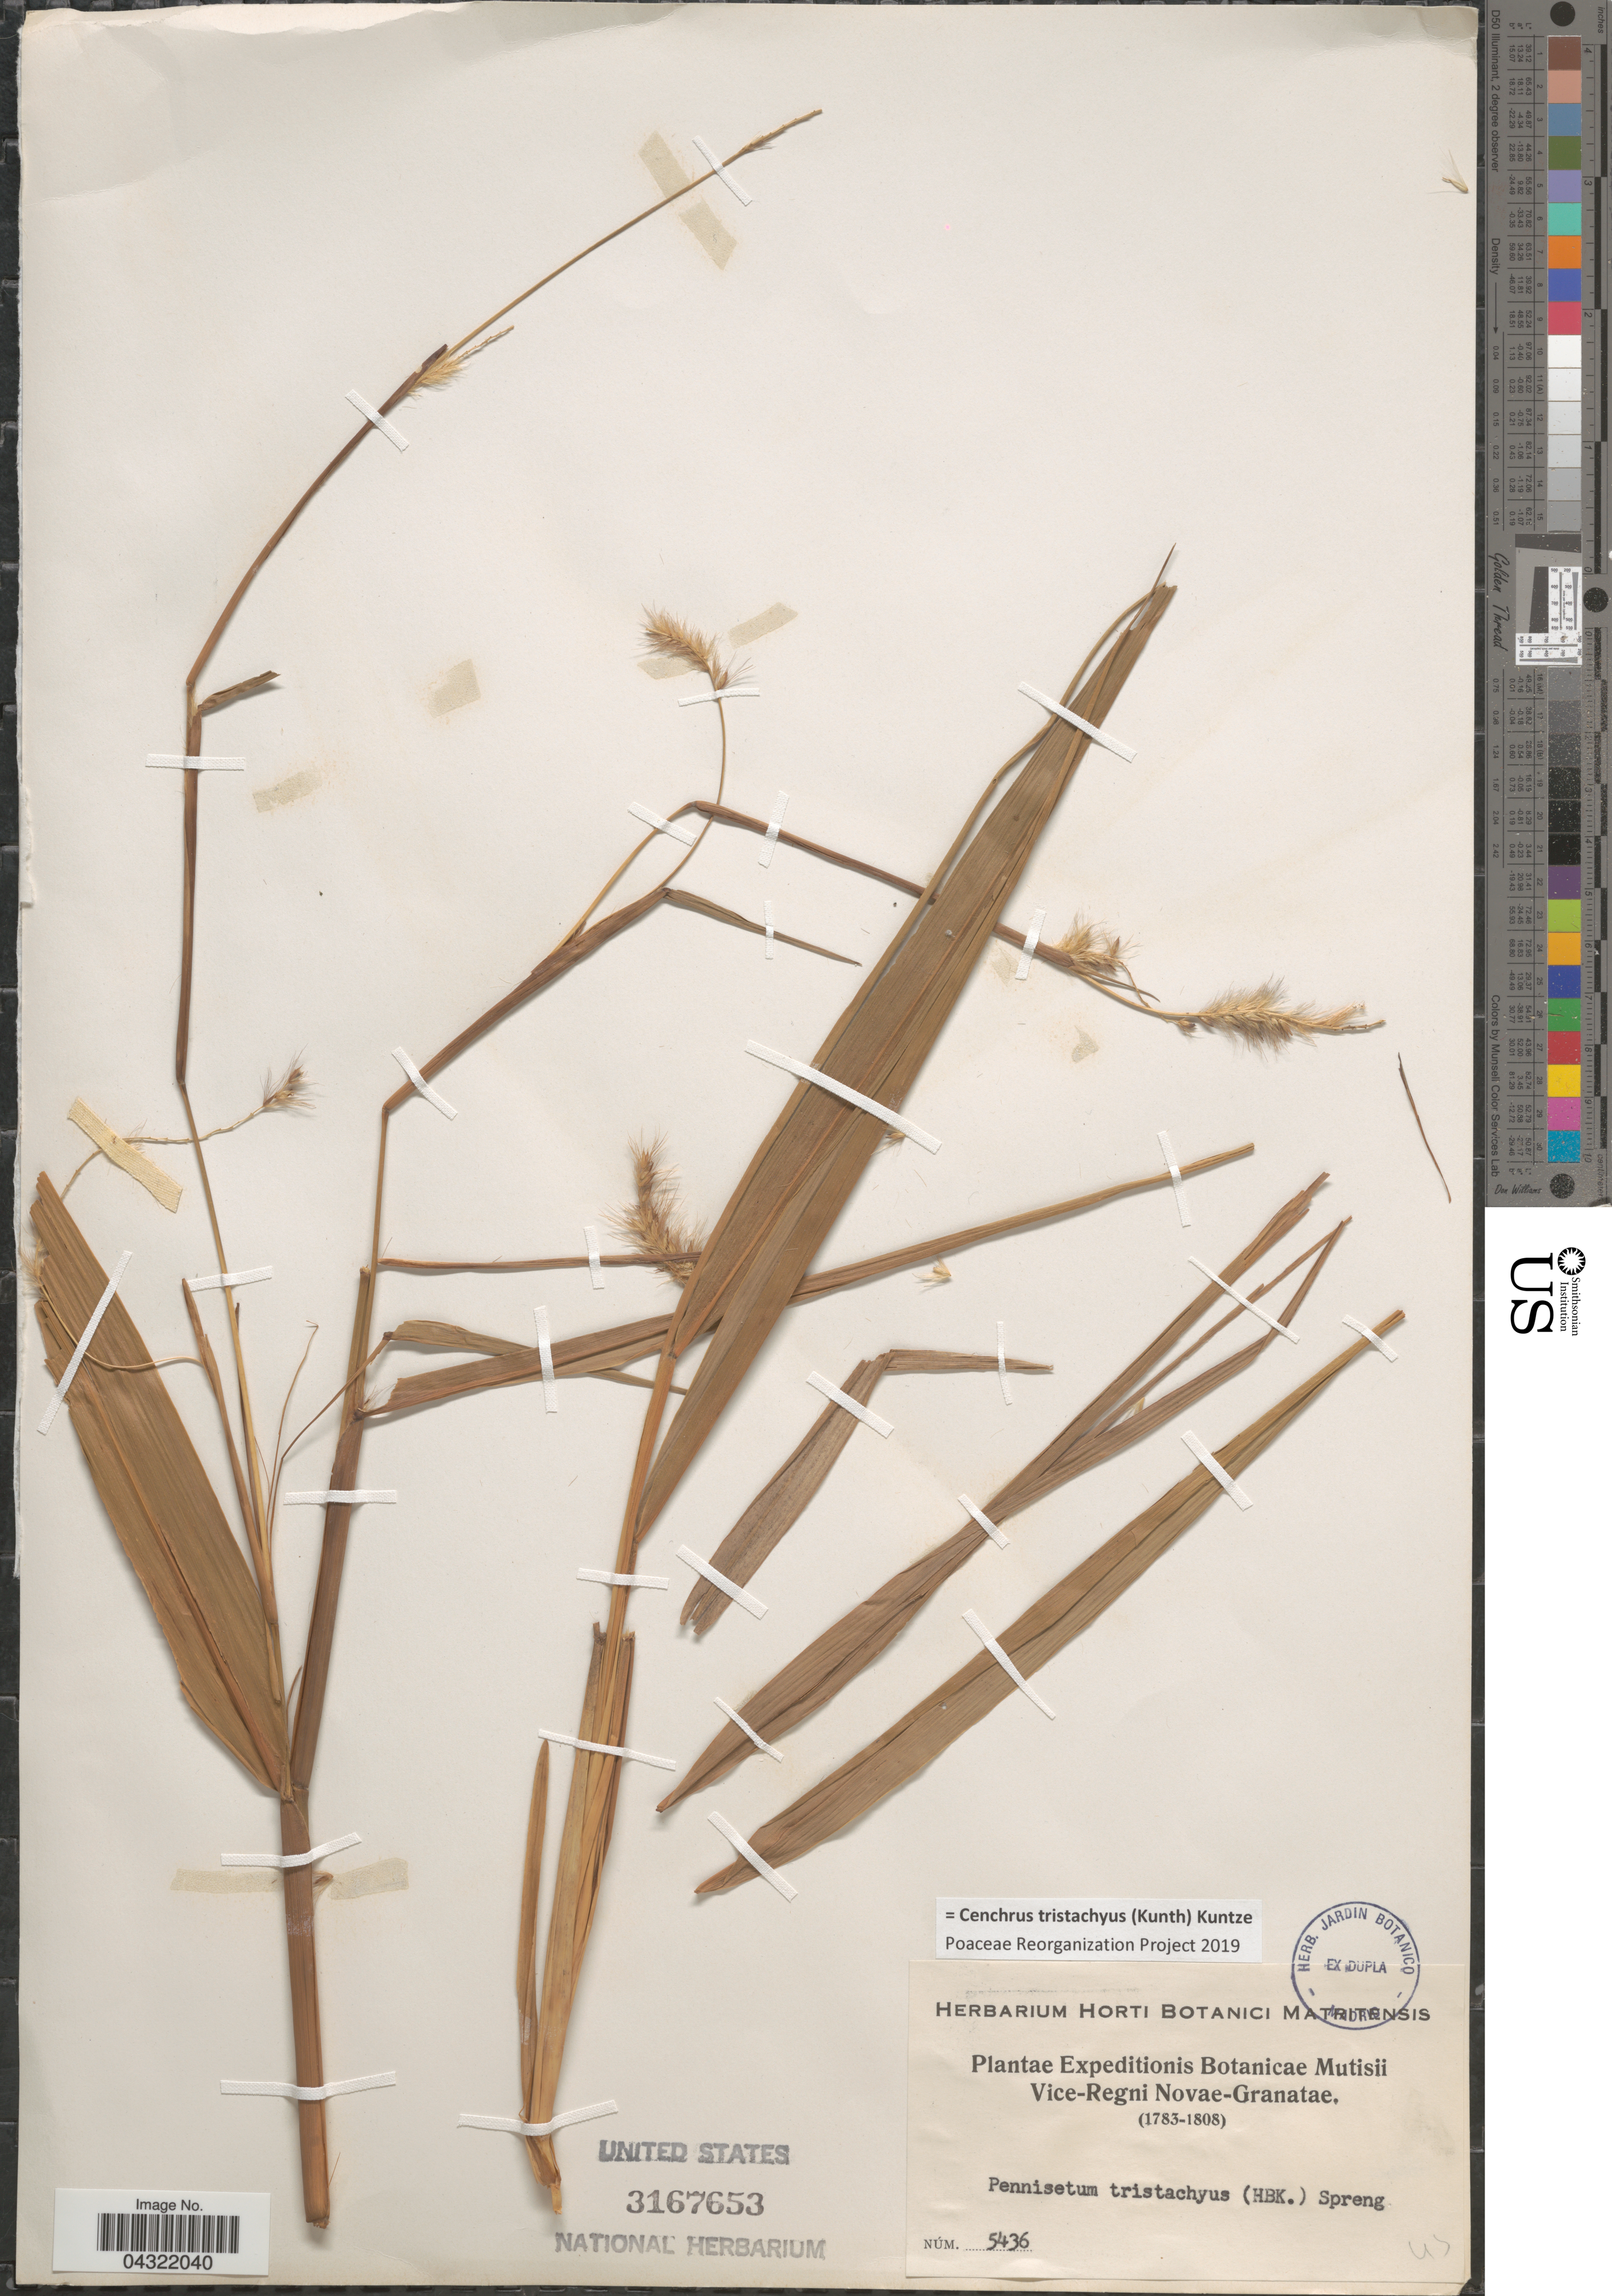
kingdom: Plantae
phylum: Tracheophyta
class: Liliopsida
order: Poales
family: Poaceae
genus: Cenchrus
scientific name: Cenchrus tristachyus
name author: (Kunth) Kuntze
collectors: Expeditions Botanicae Mutisii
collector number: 5436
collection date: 1783/1808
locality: Vice-Regni Novae-Granatae.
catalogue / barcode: US 3167653